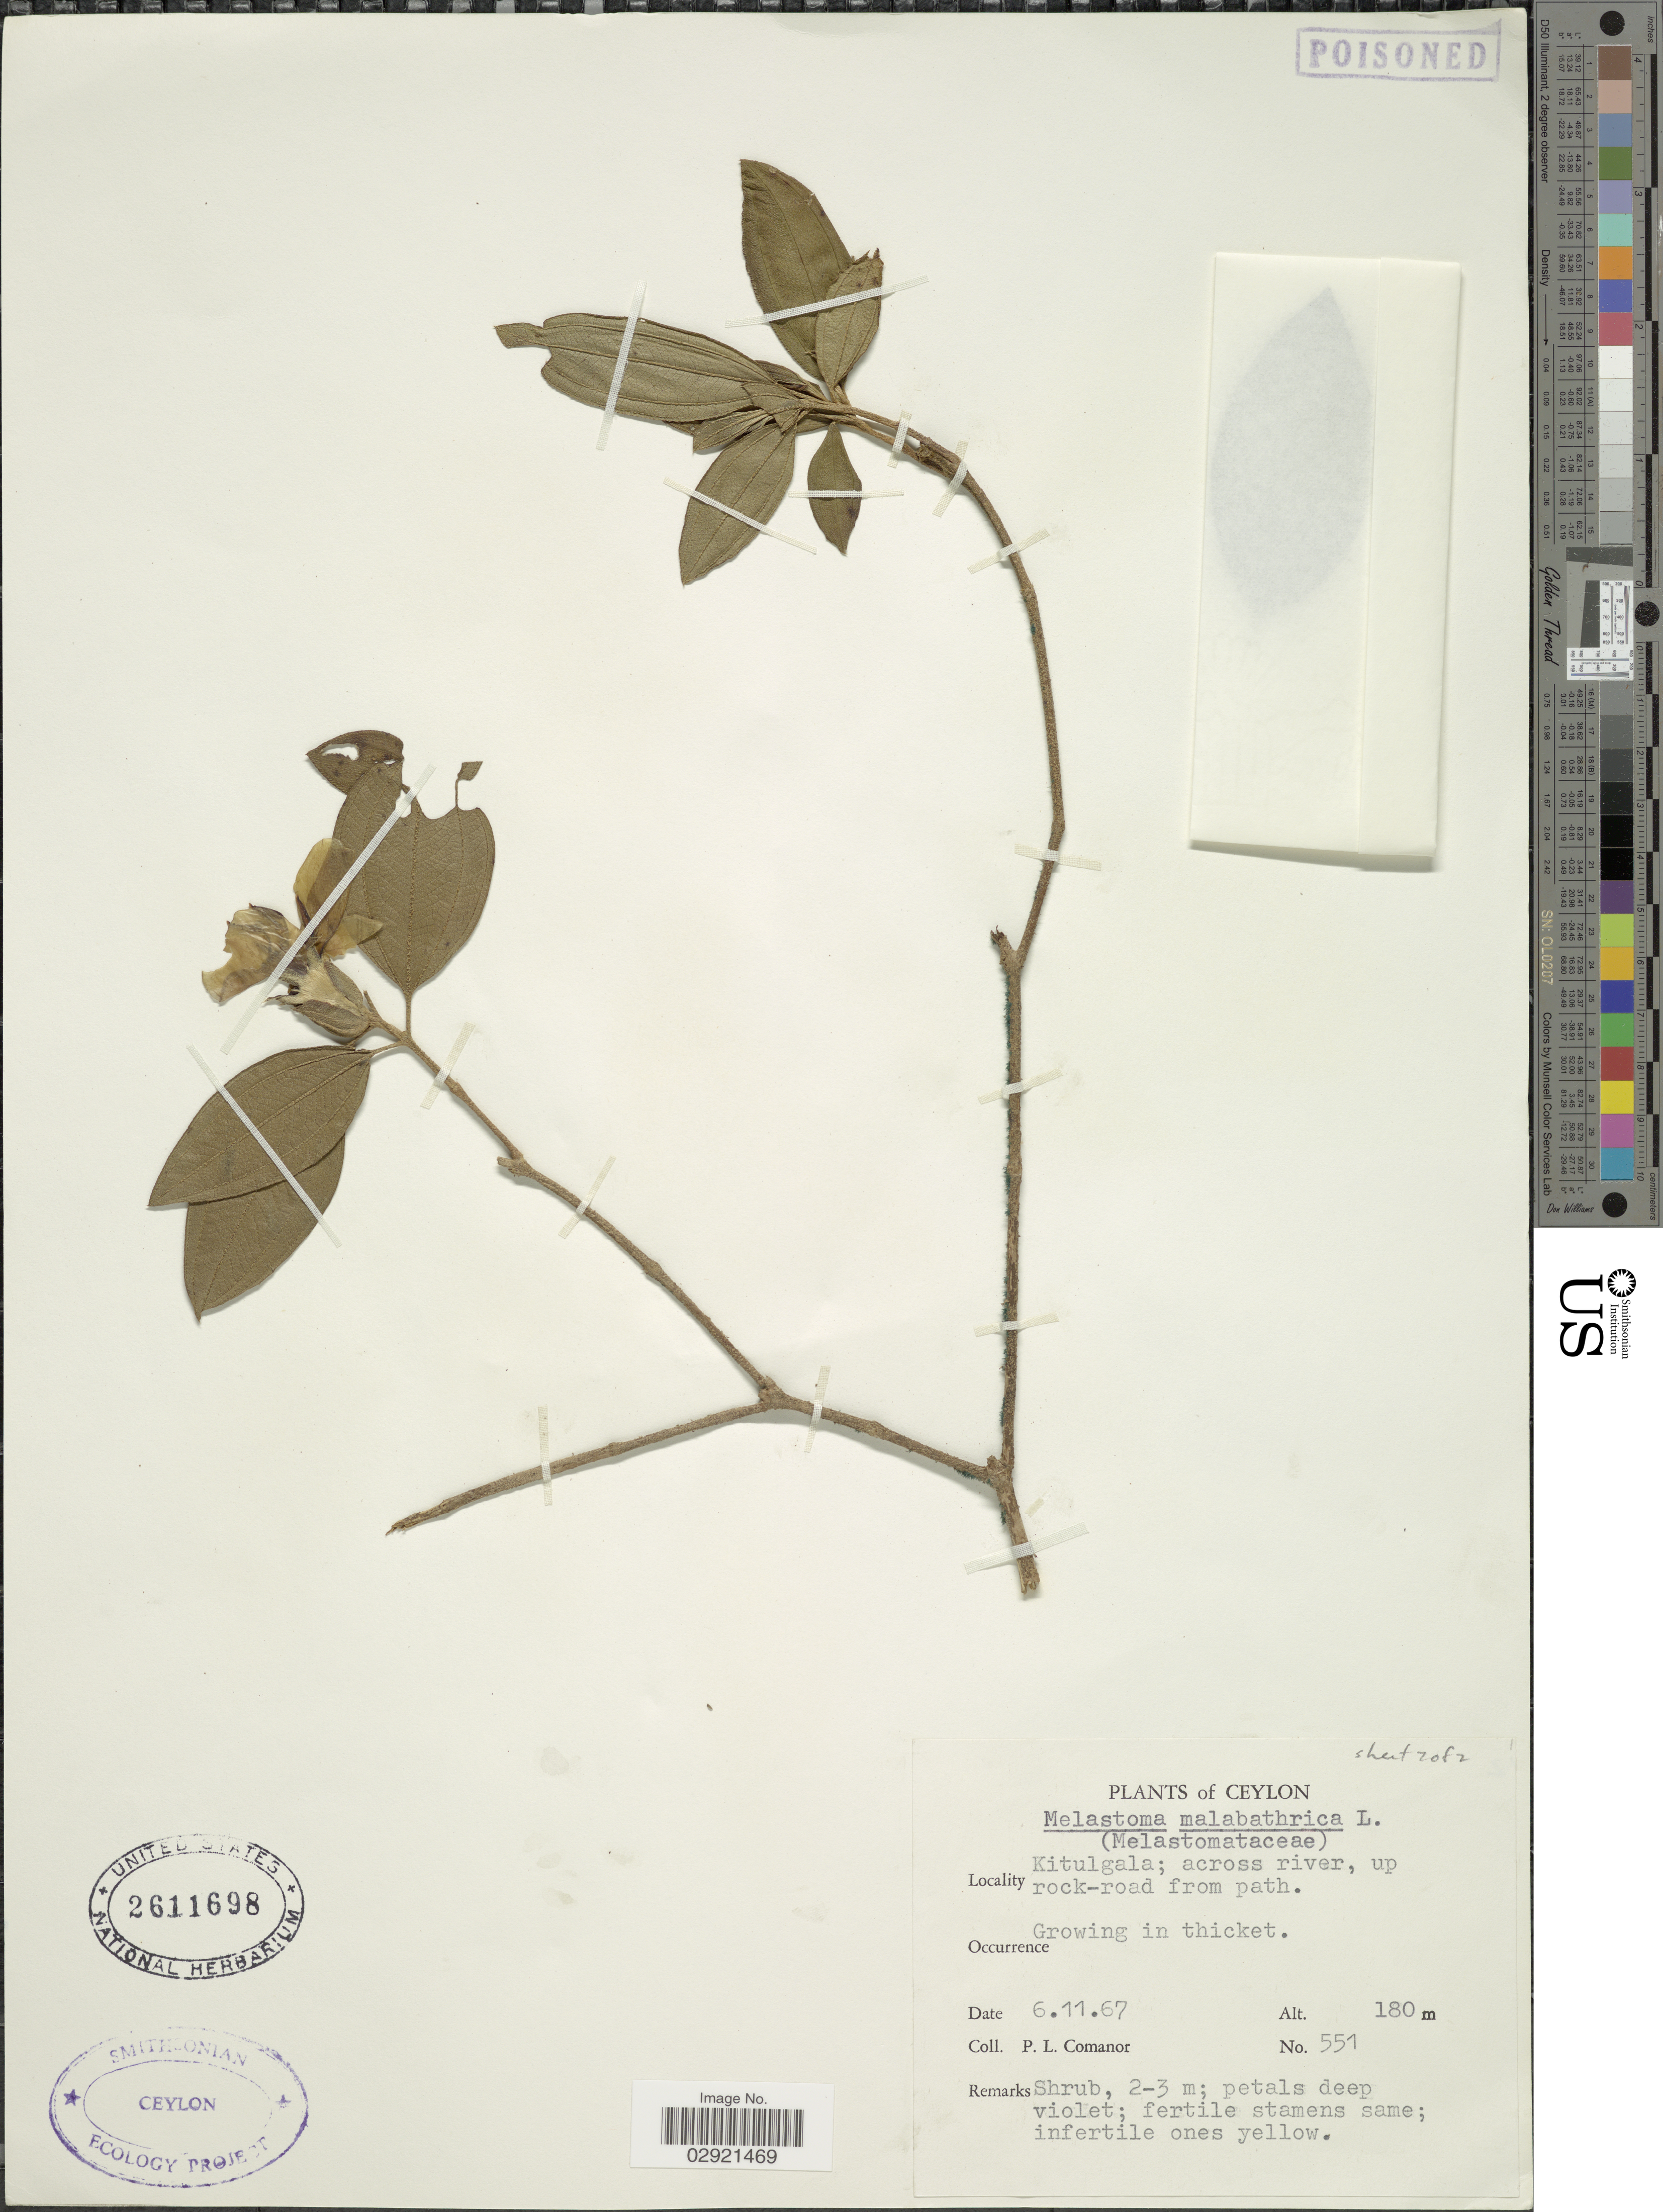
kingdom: Plantae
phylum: Tracheophyta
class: Magnoliopsida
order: Myrtales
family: Melastomataceae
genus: Melastoma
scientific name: Melastoma malabathricum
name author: L.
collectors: P. Comanor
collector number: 551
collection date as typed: Transcribed d/m/y: 6/11/67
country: Sri Lanka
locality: Ceylon. Kitulgala; across river.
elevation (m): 180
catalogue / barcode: US 2611698